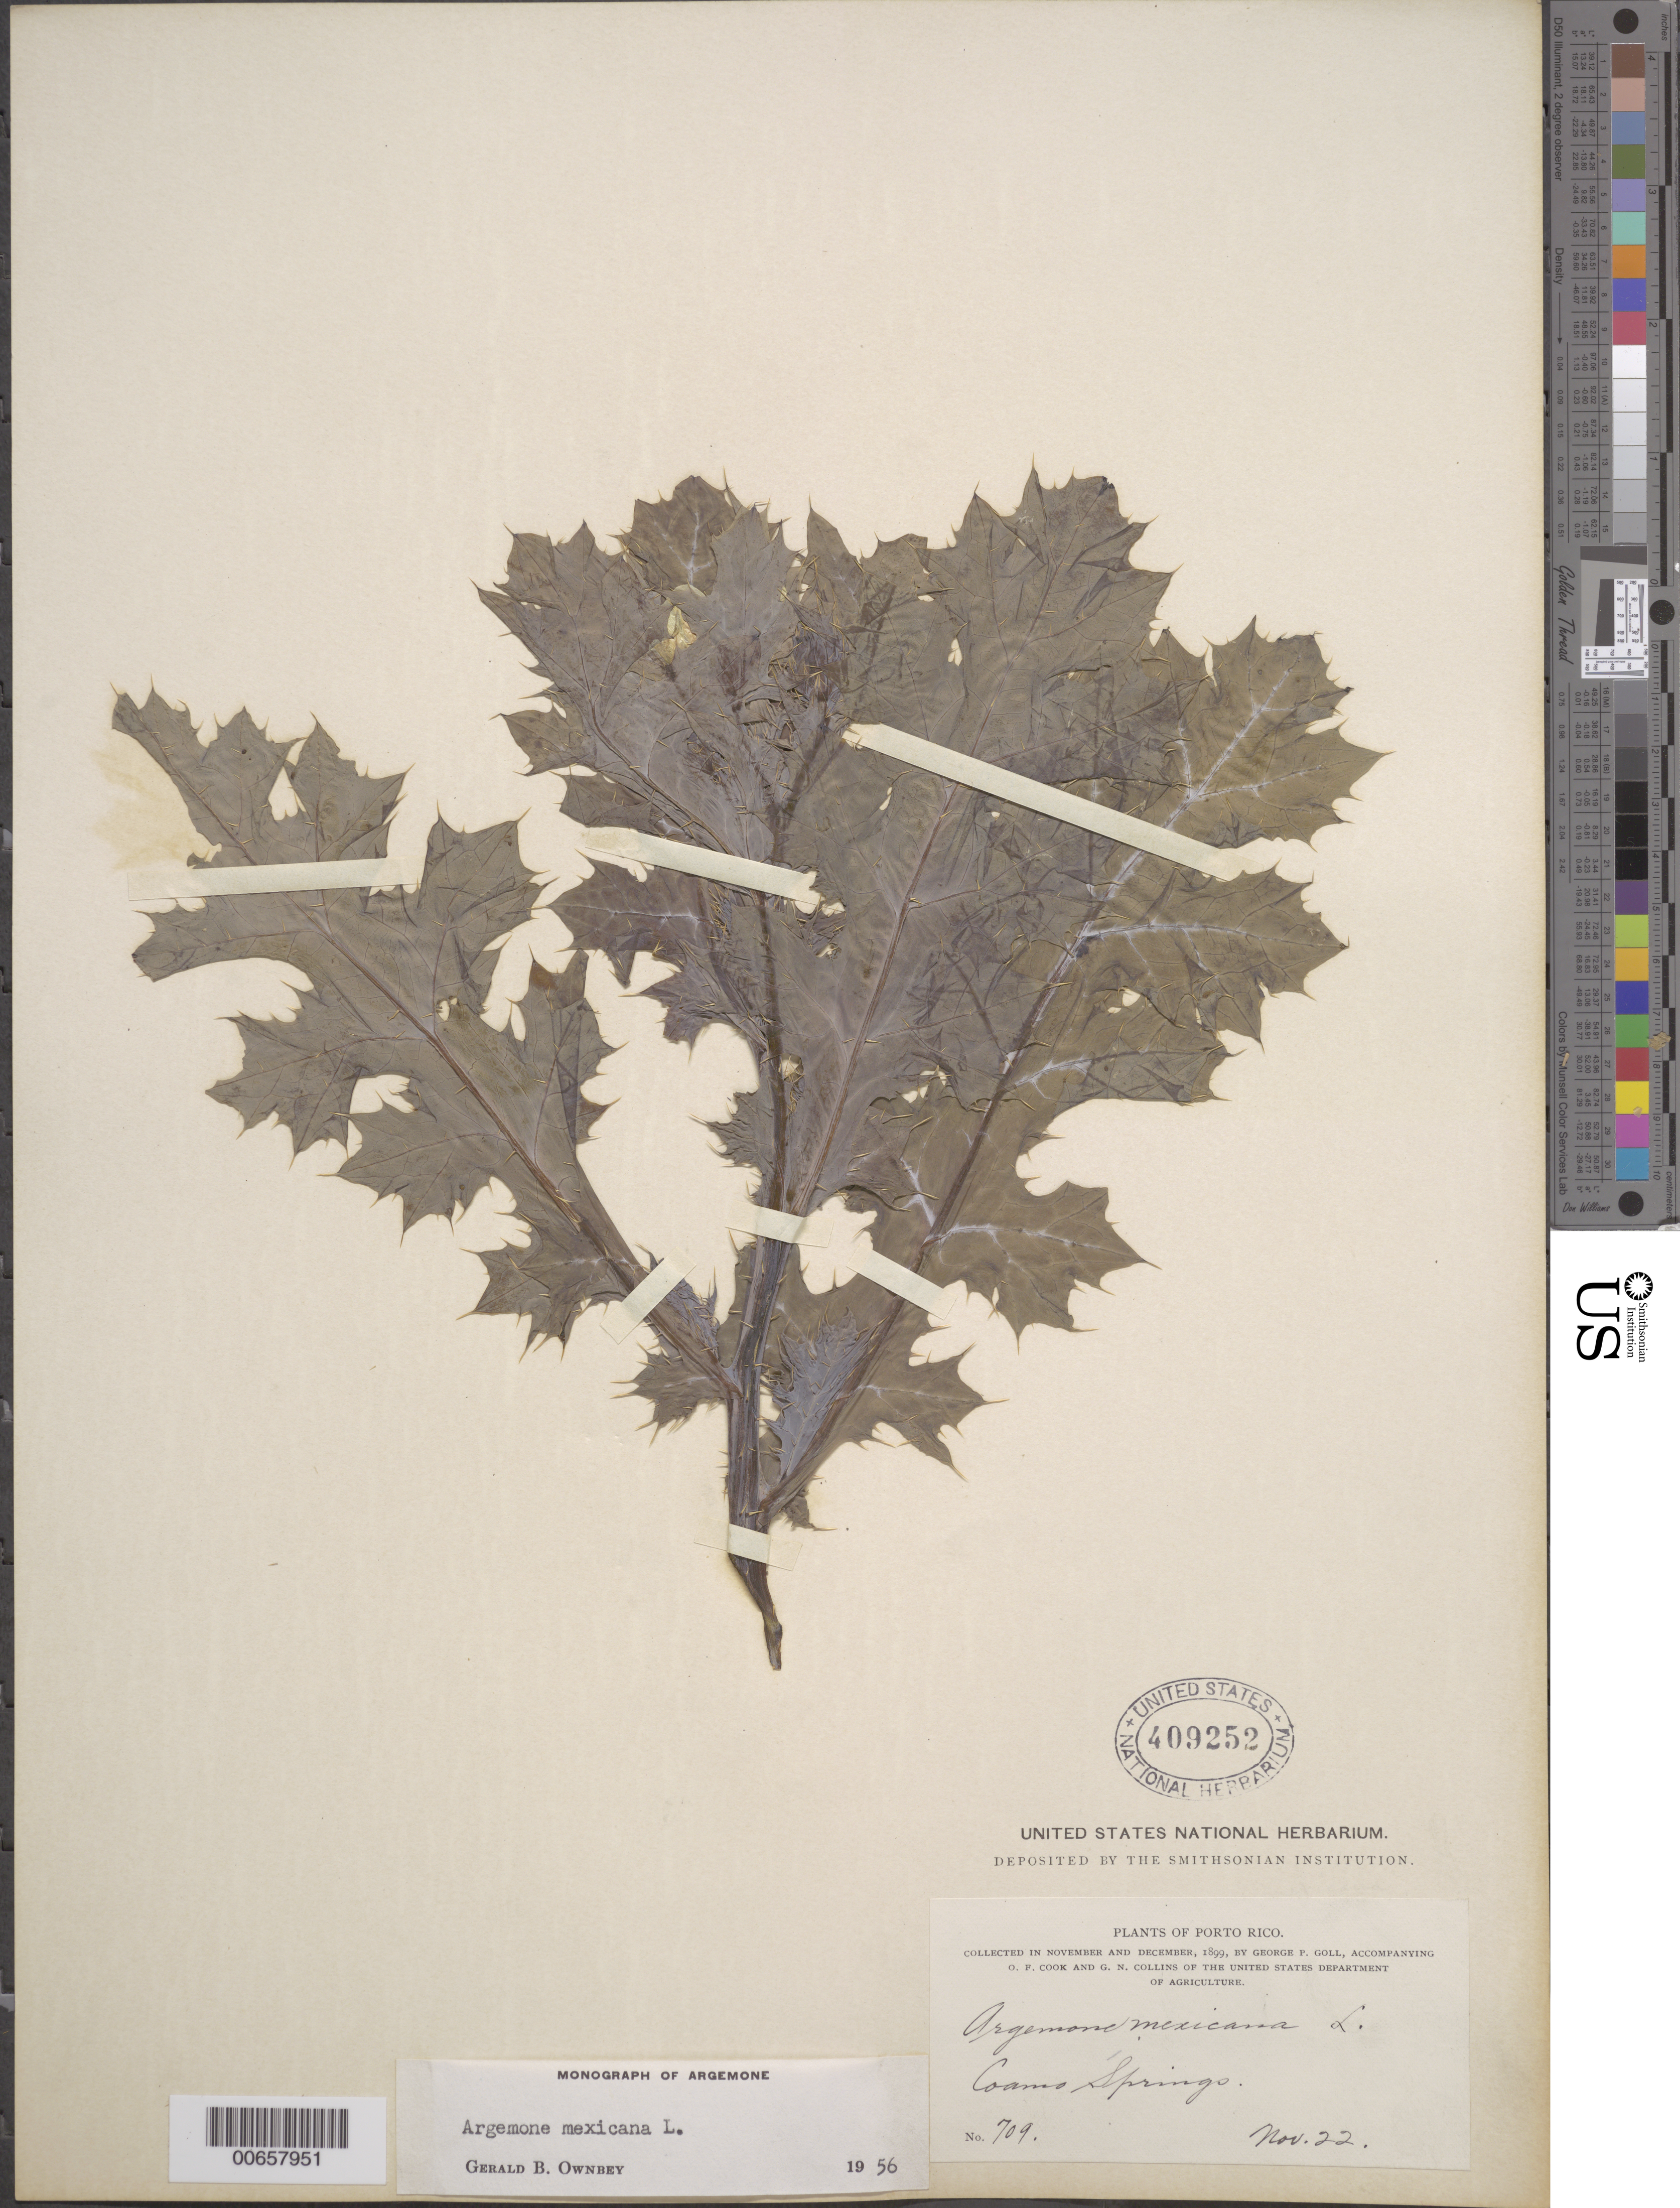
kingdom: Plantae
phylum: Tracheophyta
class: Magnoliopsida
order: Ranunculales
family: Papaveraceae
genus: Argemone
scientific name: Argemone mexicana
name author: L.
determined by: Ownbey, G. B.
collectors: G. Goll, O. F. Cook & G. Collins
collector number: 709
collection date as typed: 22 Nov 1899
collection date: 1899-11-22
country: Puerto Rico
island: Greater Antilles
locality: Coamo Springs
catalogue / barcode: US 409252